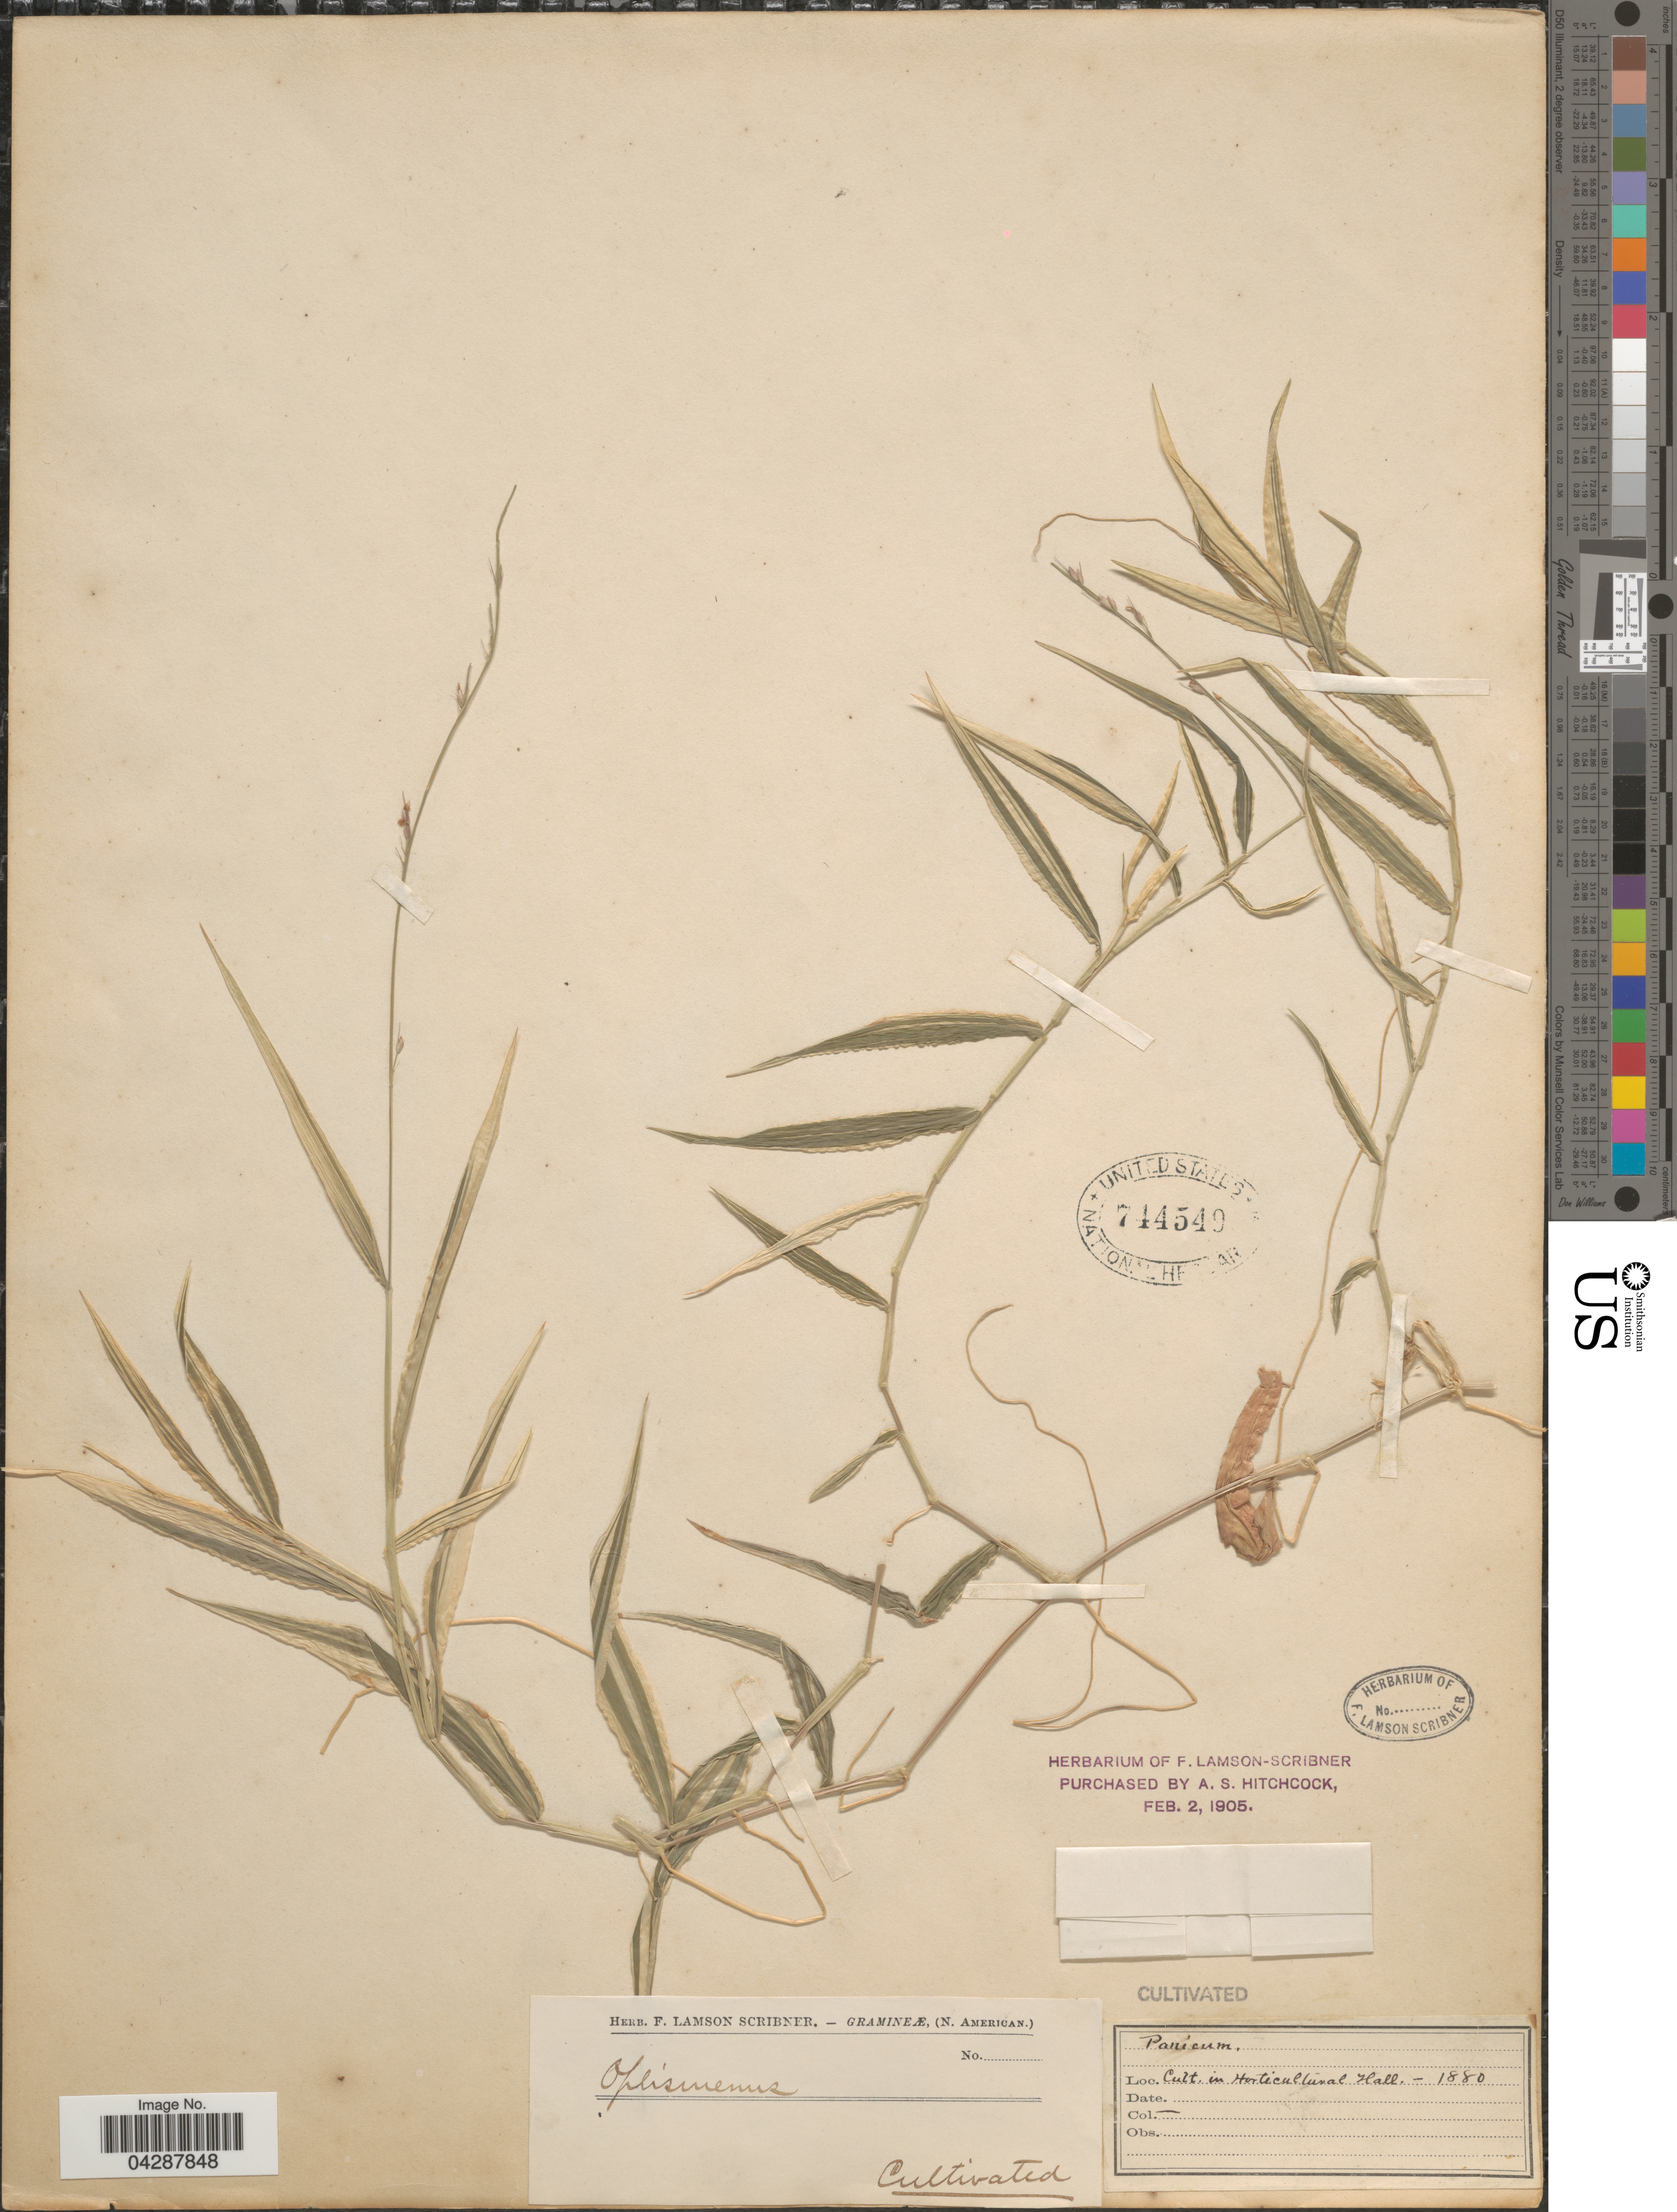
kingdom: Plantae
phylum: Tracheophyta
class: Liliopsida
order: Poales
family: Poaceae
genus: Oplismenus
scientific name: Oplismenus imbecillis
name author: (R. Br.) Roem. & Schult.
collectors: ex herb. F. Lamson Scribner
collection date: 1880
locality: In Horticultural Hall.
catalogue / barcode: US 744540